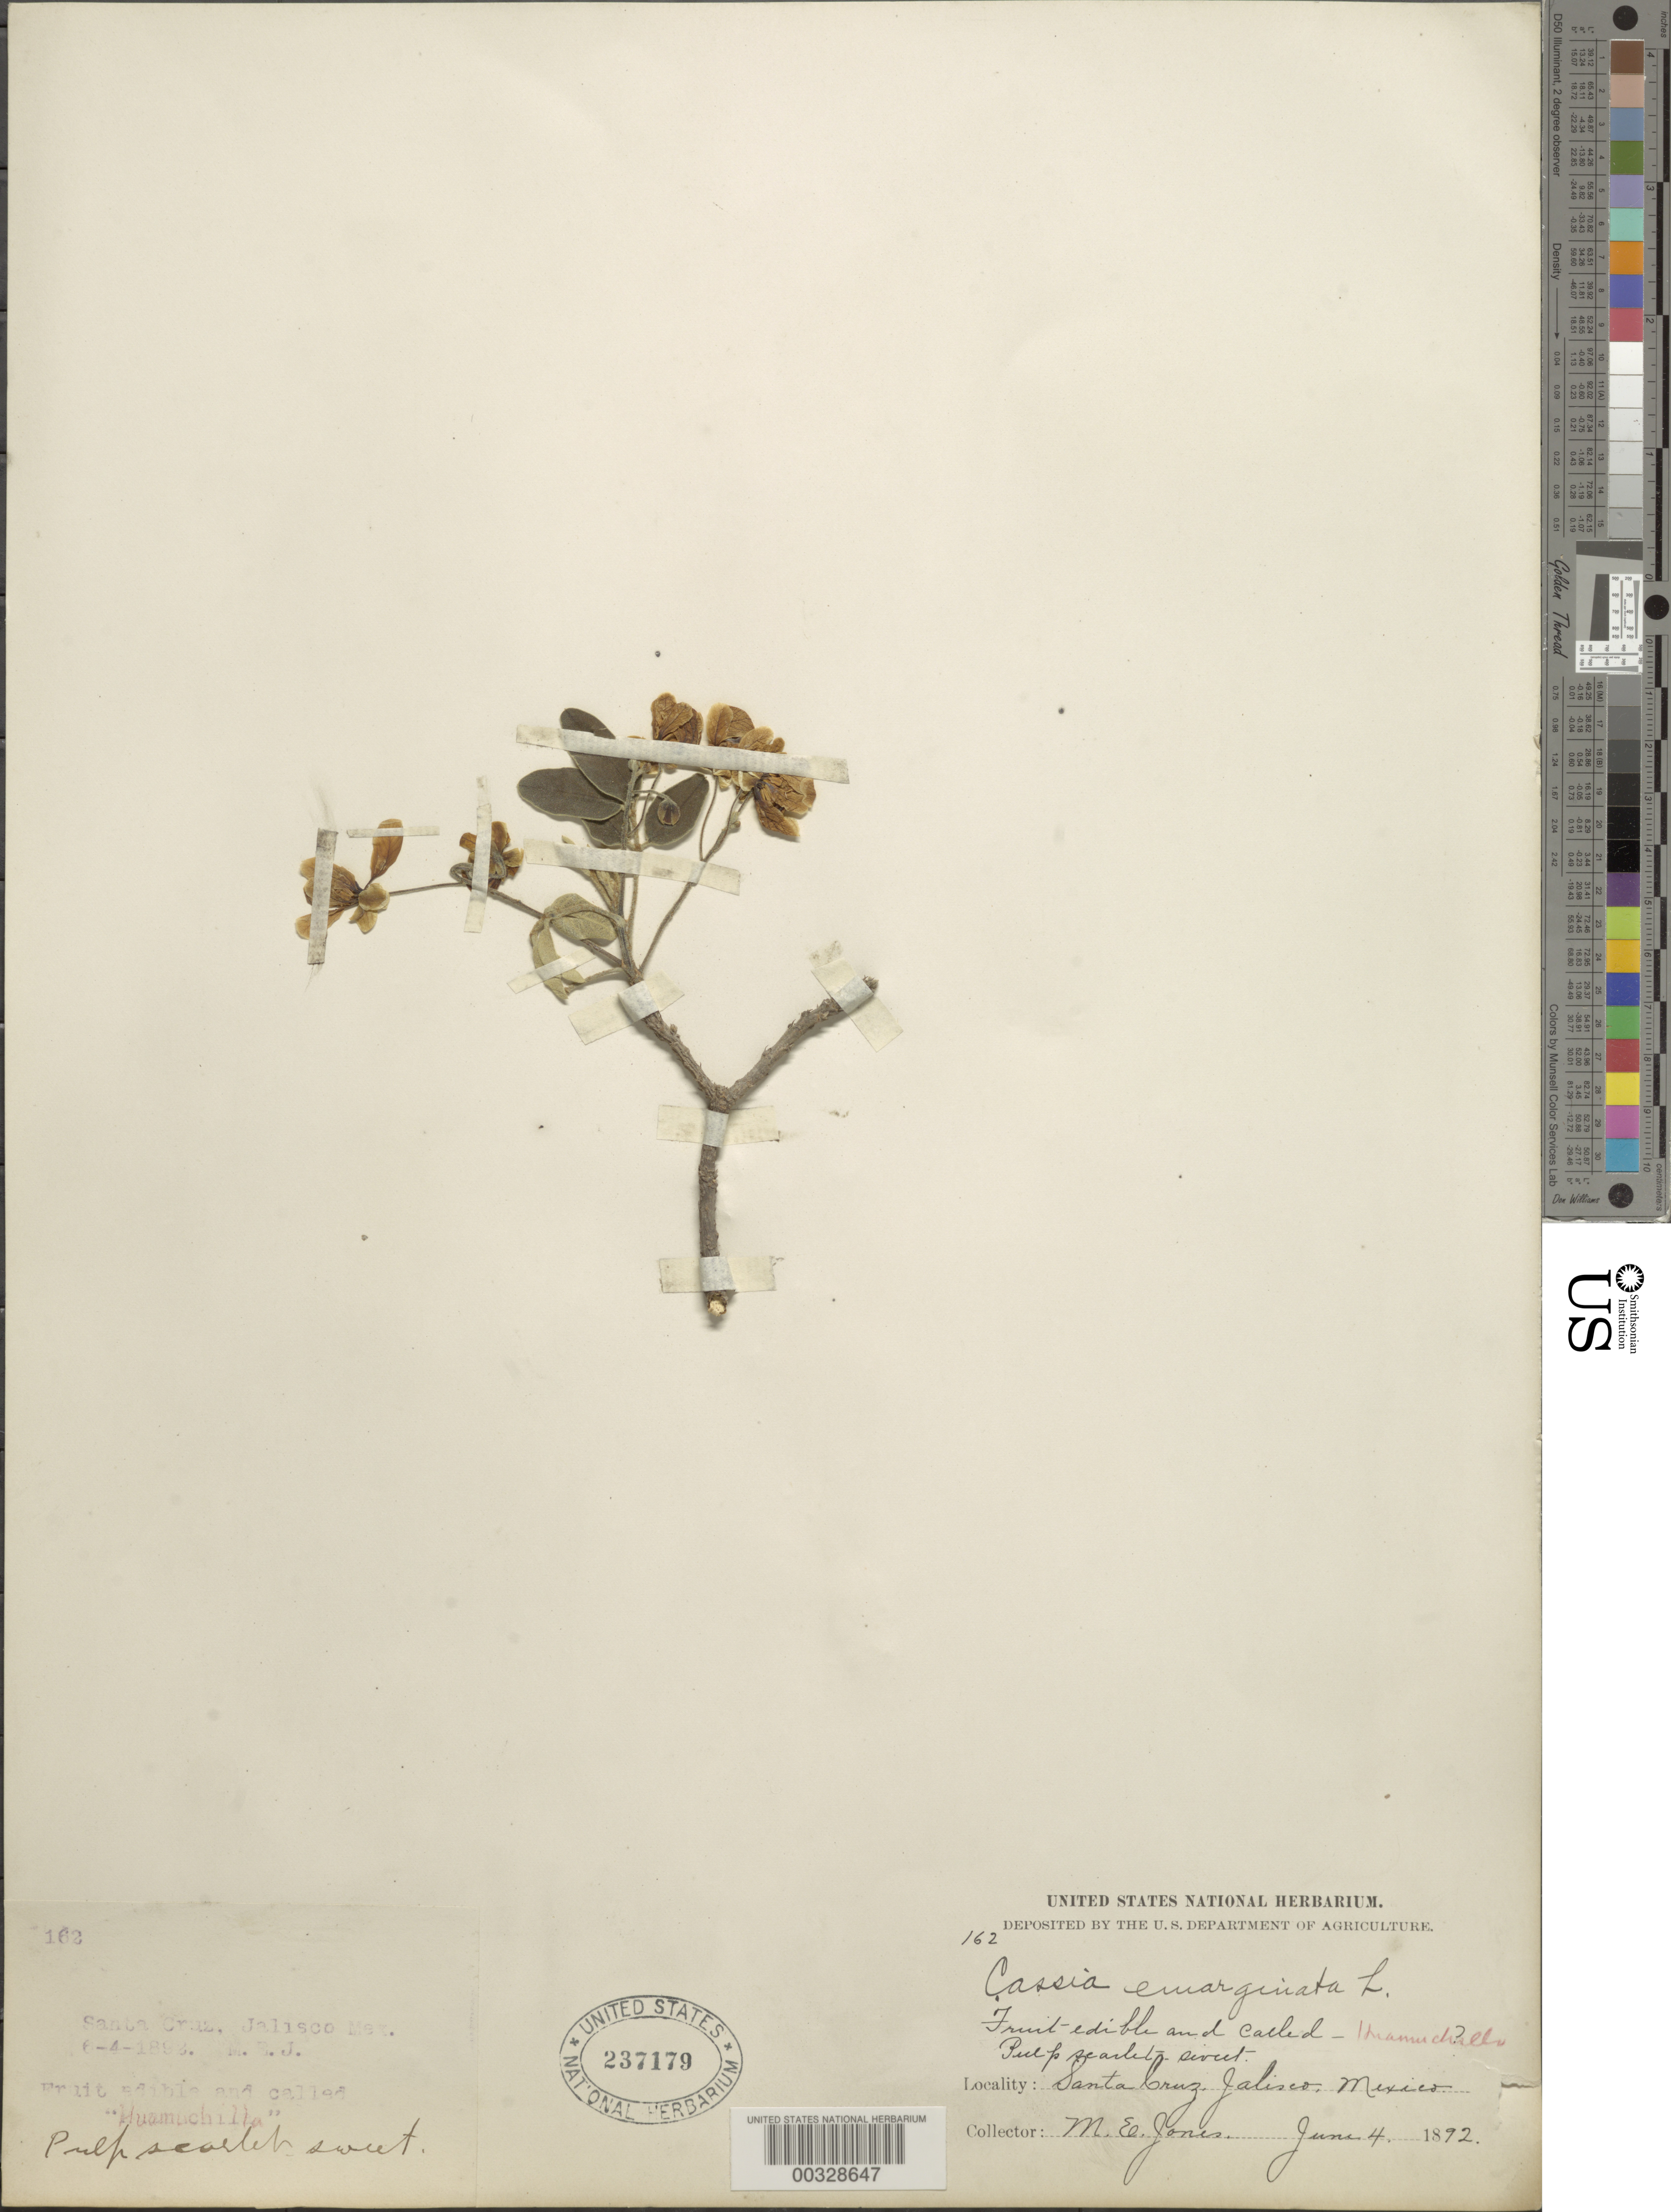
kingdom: Plantae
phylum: Tracheophyta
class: Magnoliopsida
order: Fabales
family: Fabaceae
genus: Senna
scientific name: Senna emarginata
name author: L.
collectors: M. E. Jones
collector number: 162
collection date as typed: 04 Jun 1892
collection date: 1892-06-04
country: Mexico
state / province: Jalisco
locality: Santa Cruz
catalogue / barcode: US 237179